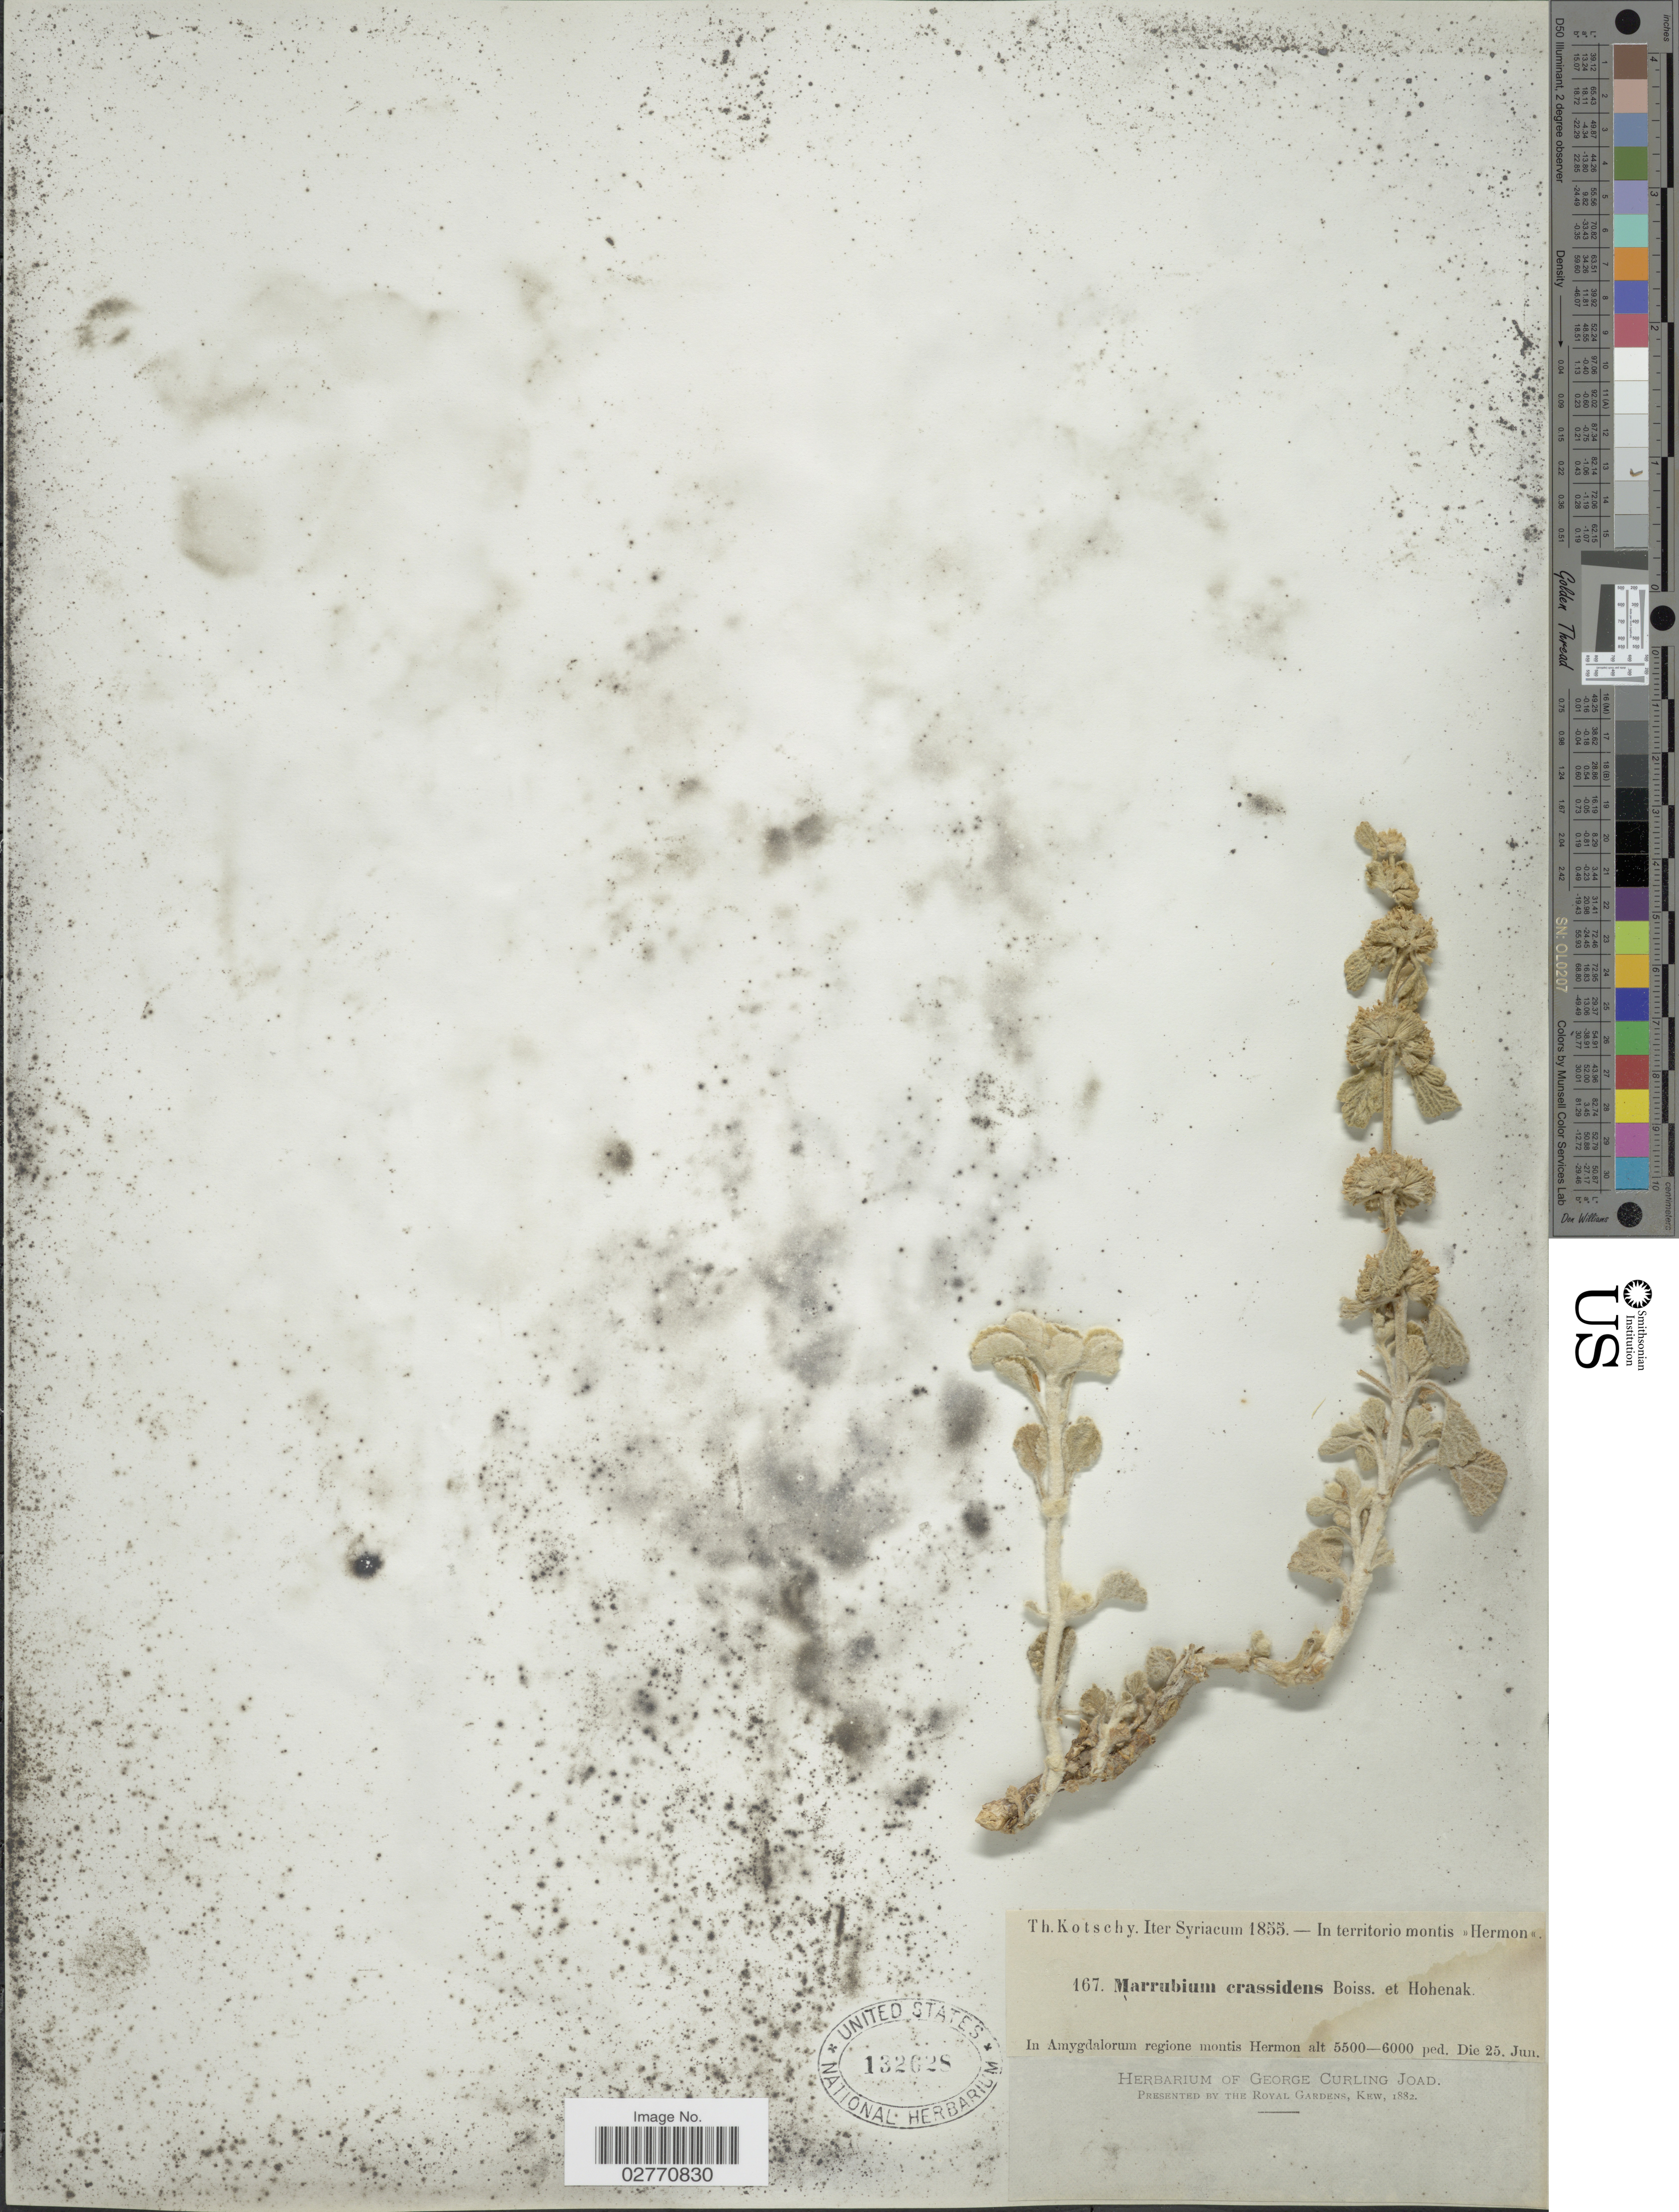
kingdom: Plantae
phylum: Tracheophyta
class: Magnoliopsida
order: Lamiales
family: Lamiaceae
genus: Marrubium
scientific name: Marrubium crassidens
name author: Boiss. & Hohen.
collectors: K. G. Kotschy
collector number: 167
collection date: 1855-06-25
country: Syria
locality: Syriacum. In territorio montis Hermon. In Amygdalorum regione montis Hermon.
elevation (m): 1676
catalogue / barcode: US 132628